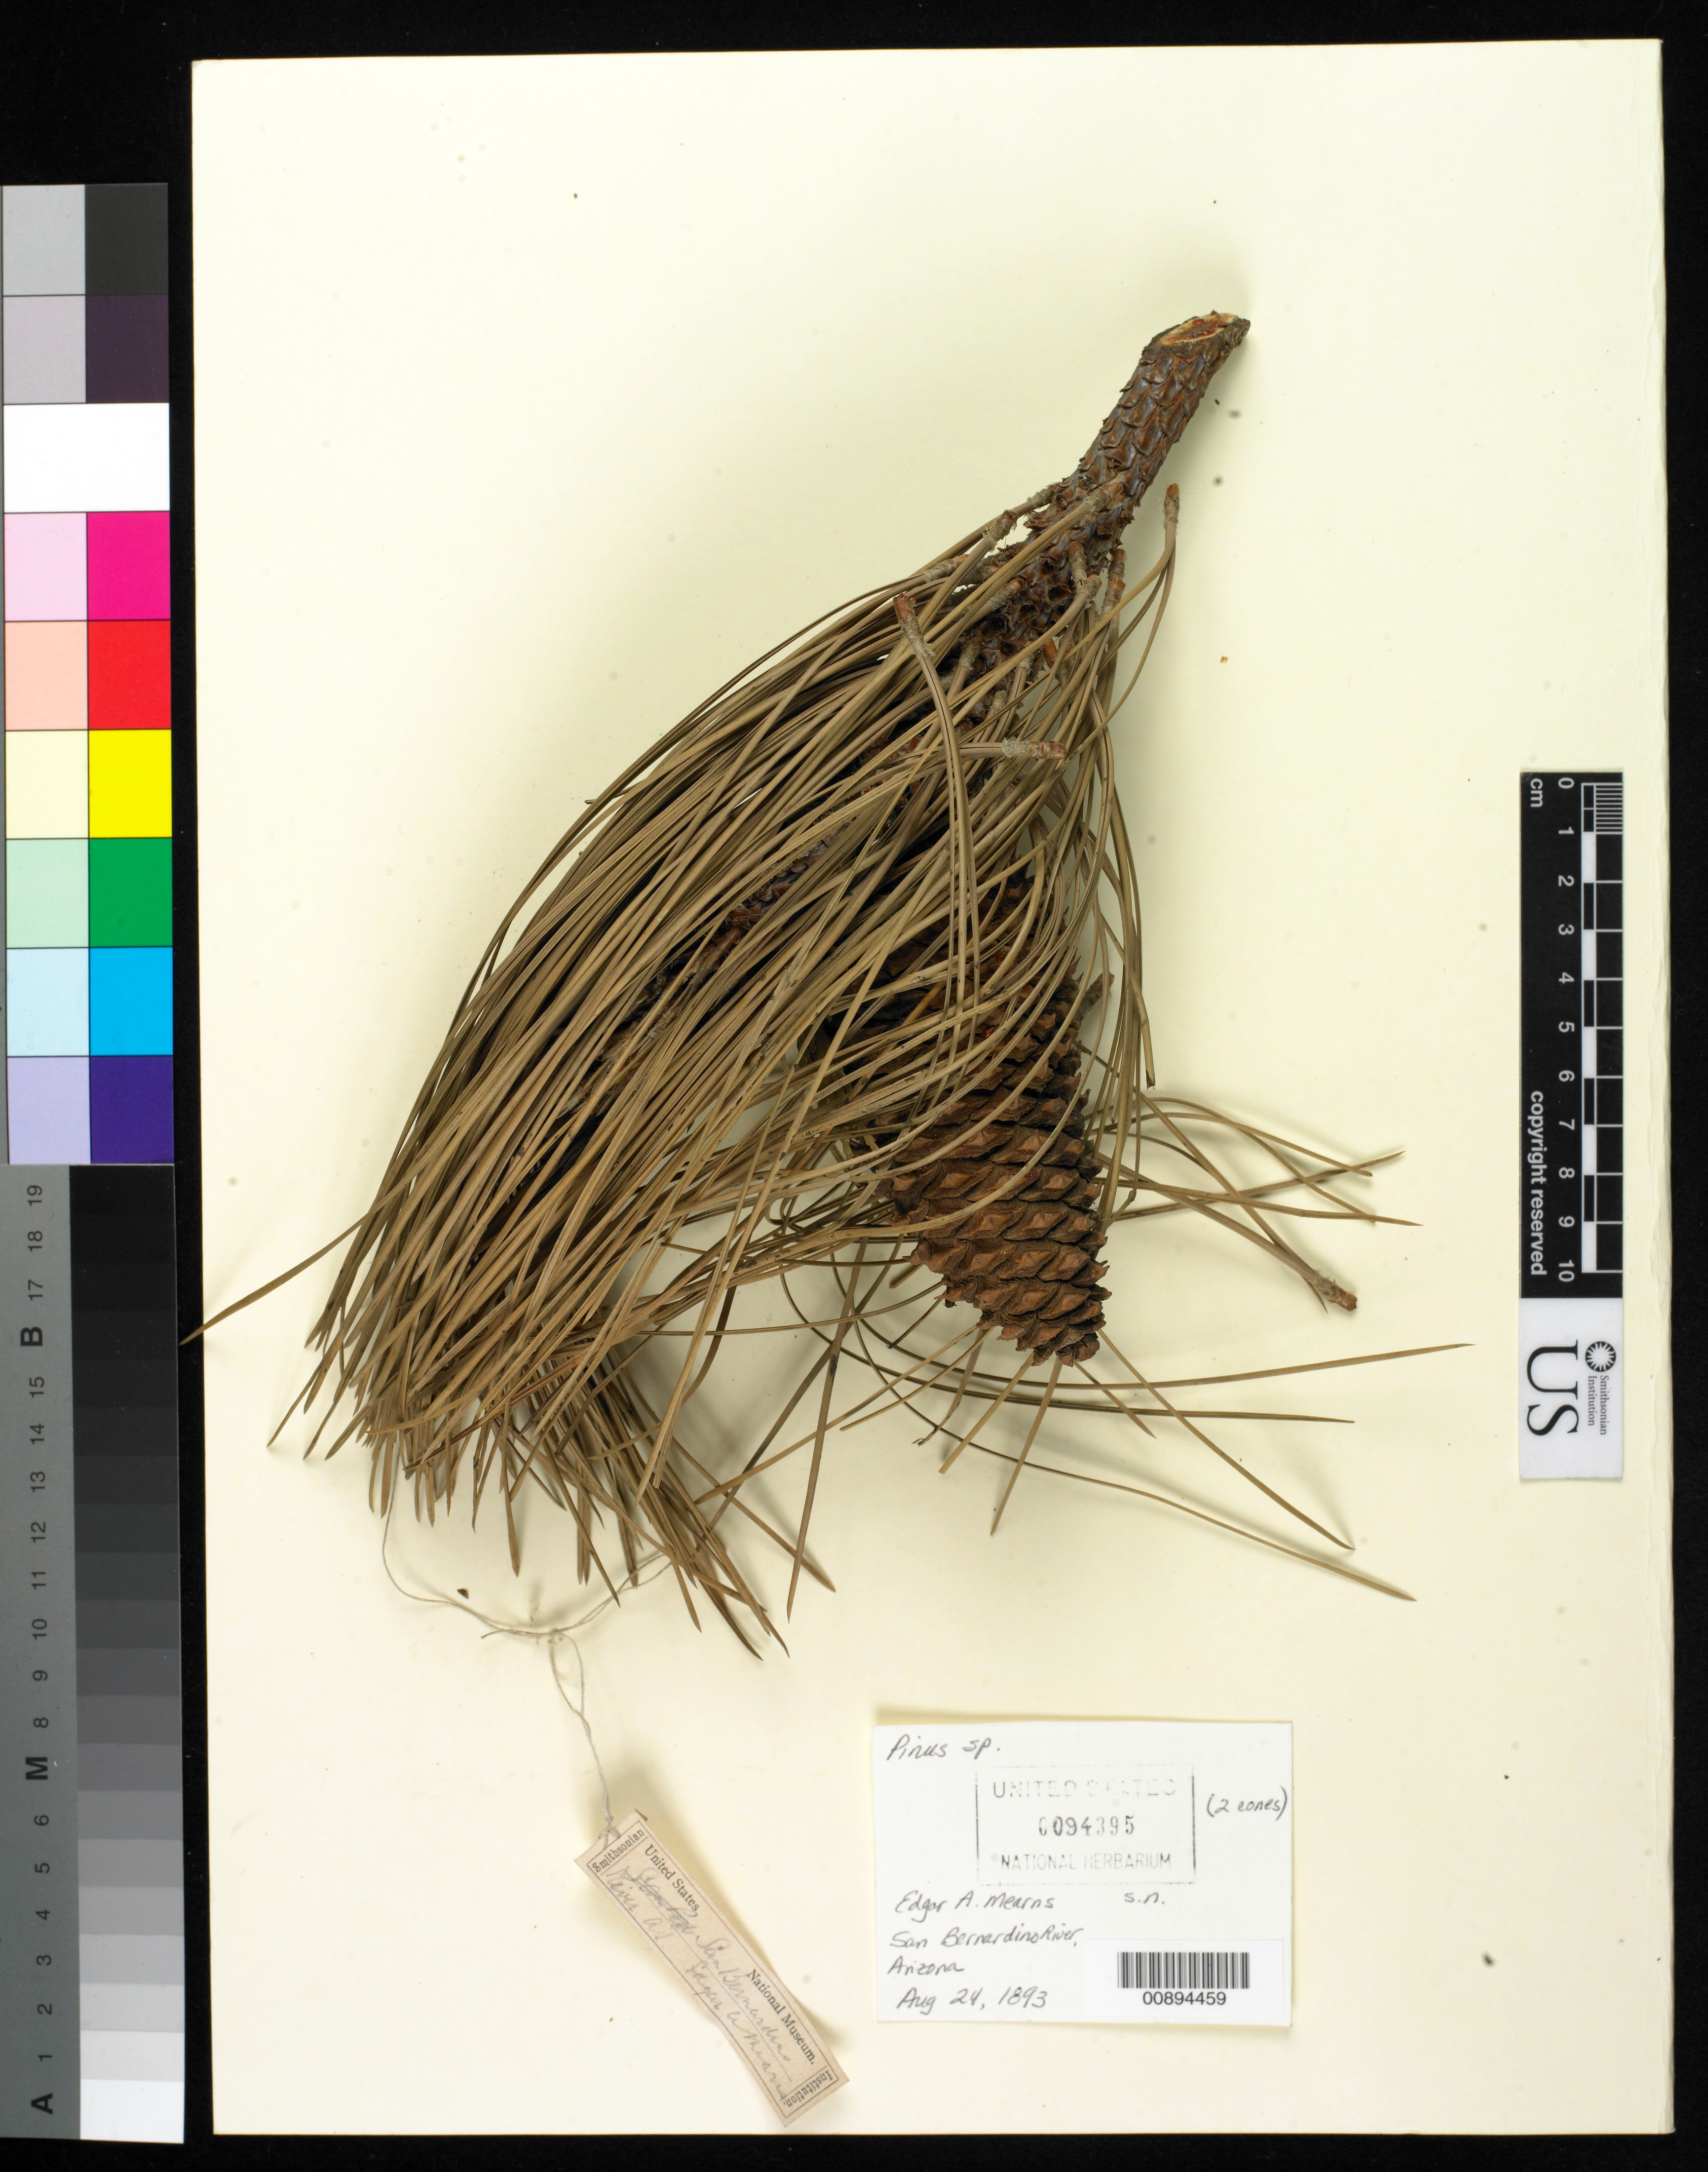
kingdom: Plantae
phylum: Tracheophyta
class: Pinopsida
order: Pinales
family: Pinaceae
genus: Pinus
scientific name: Pinus sp.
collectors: E. A. Mearns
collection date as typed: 24 Aug 1893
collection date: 1893-08-24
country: United States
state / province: Arizona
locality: San Bernardino River, Arizona.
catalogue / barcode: US 94395